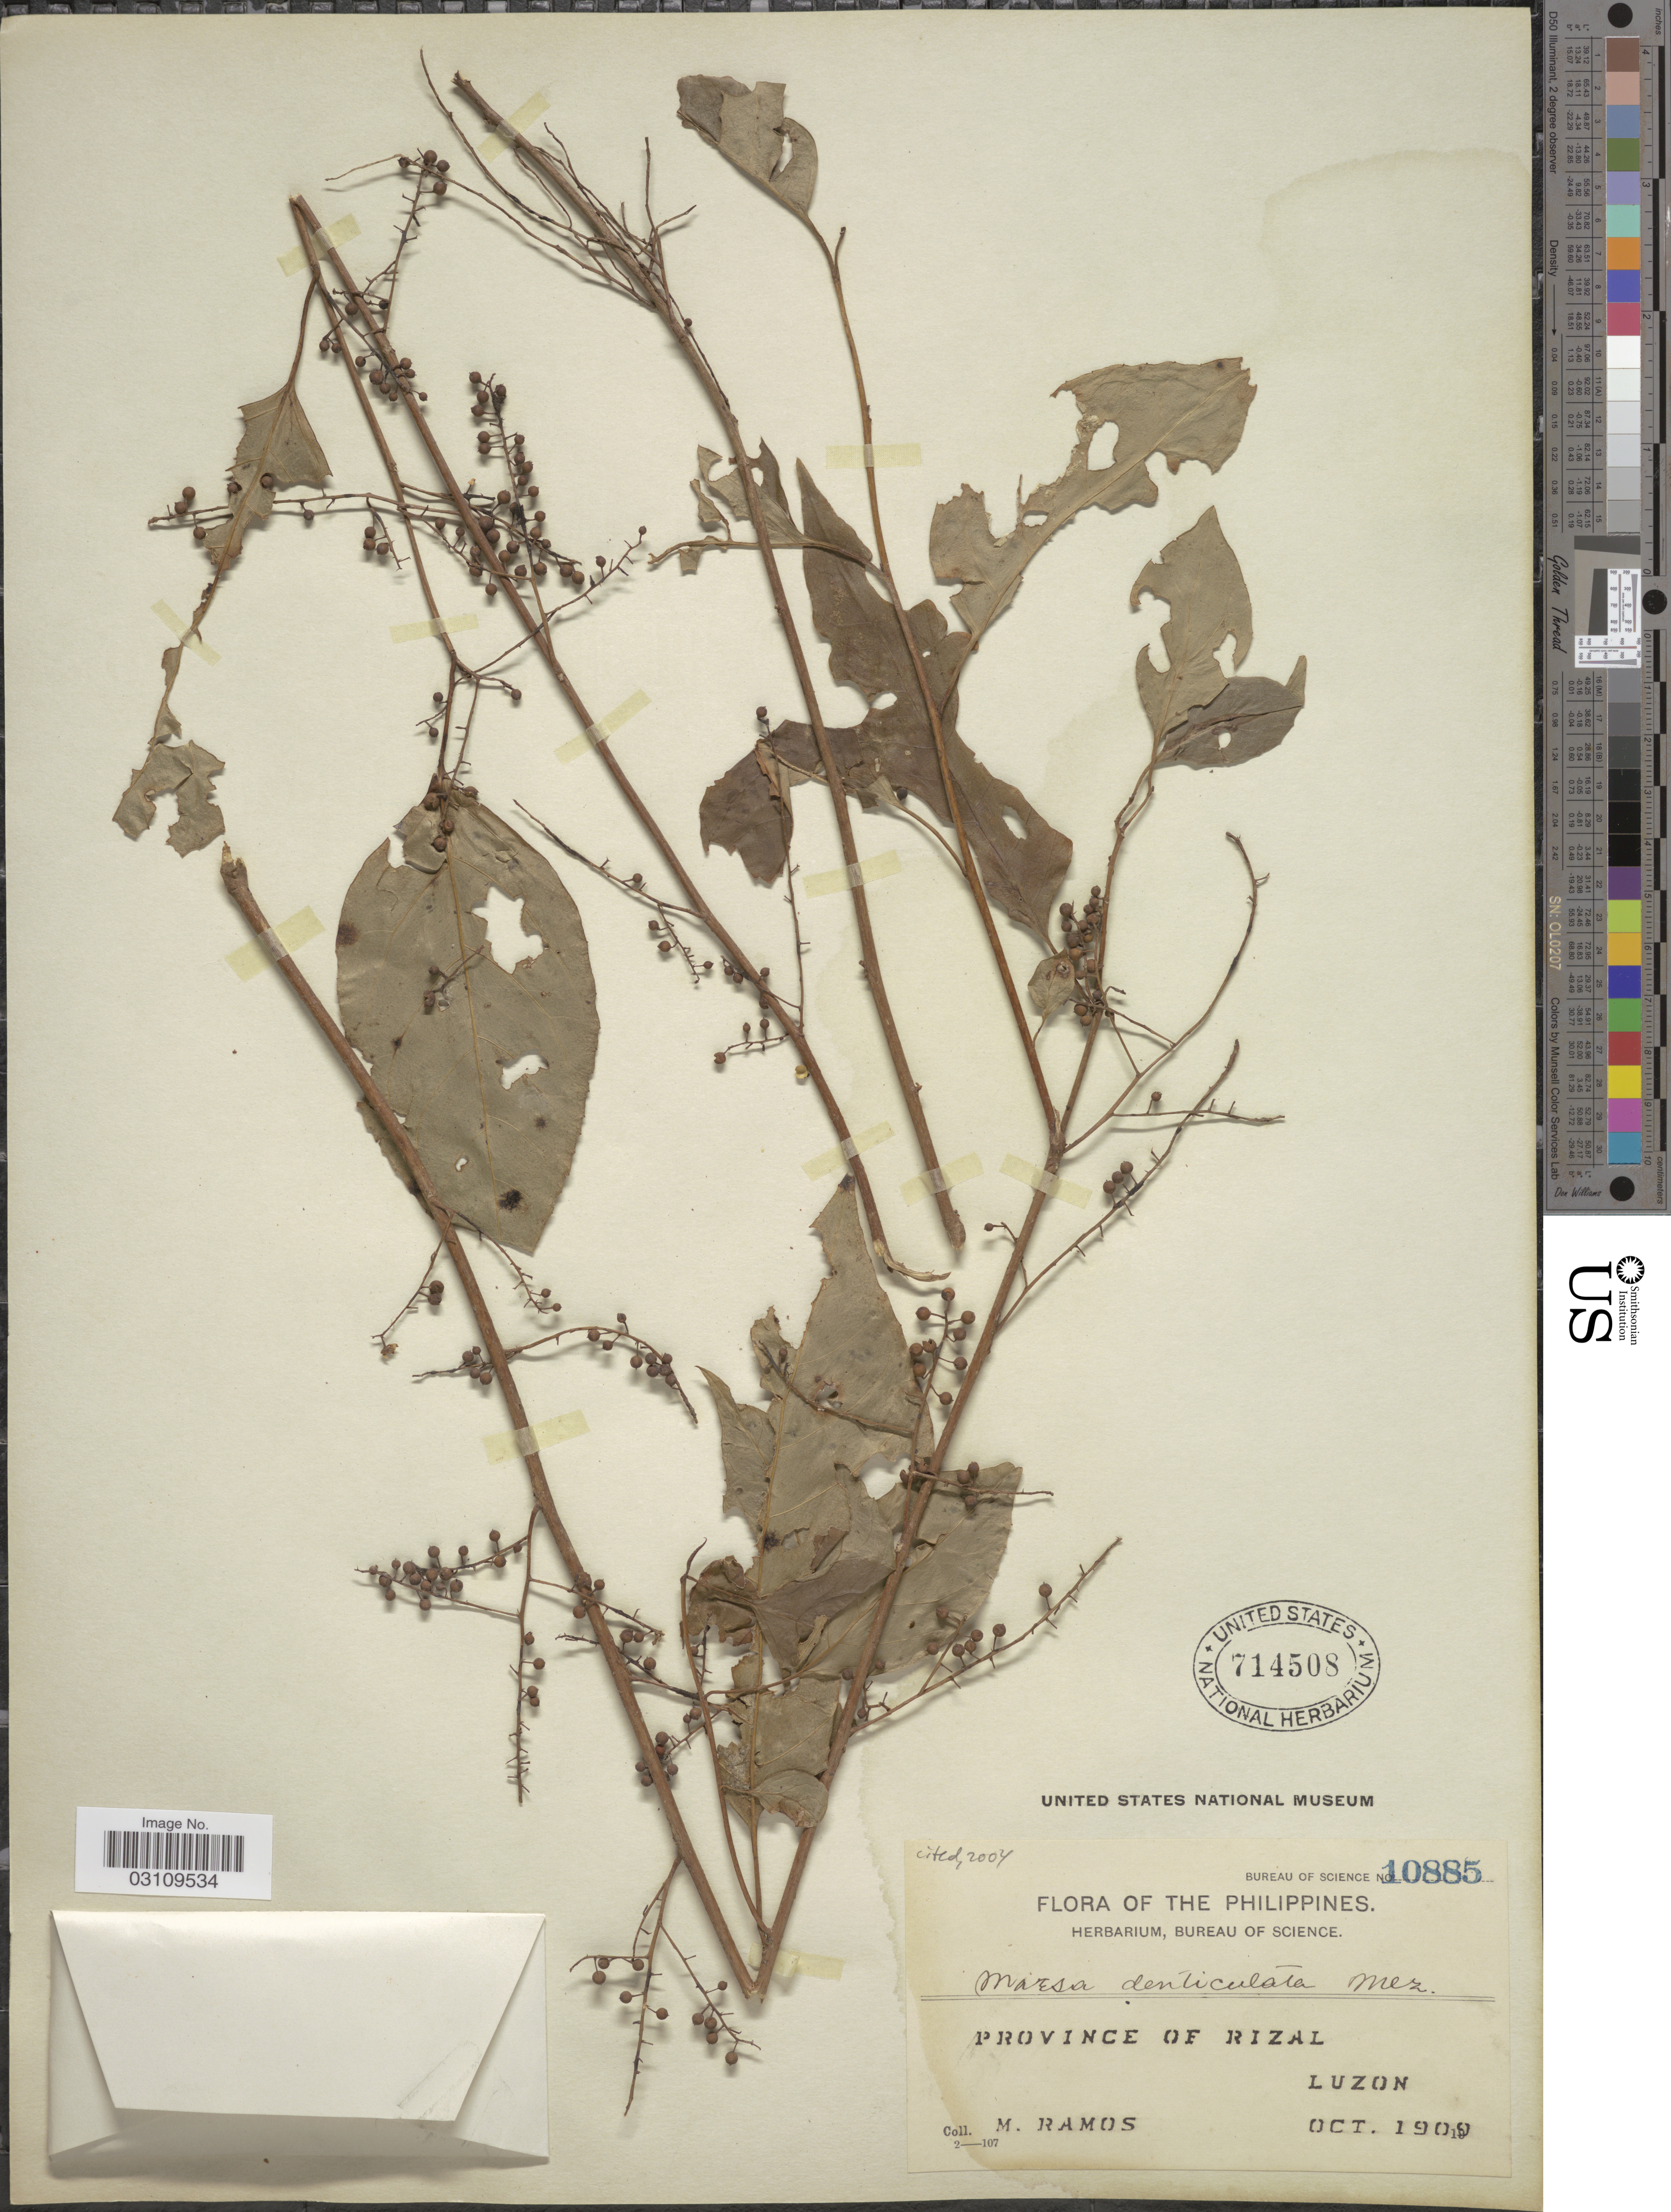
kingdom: Plantae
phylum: Tracheophyta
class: Magnoliopsida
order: Ericales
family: Primulaceae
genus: Maesa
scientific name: Maesa denticulata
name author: Mez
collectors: M. Ramos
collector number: Bureau of Science 10885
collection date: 1909-10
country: Philippines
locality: Province of Rizal, Luzon.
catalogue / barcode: US 714508